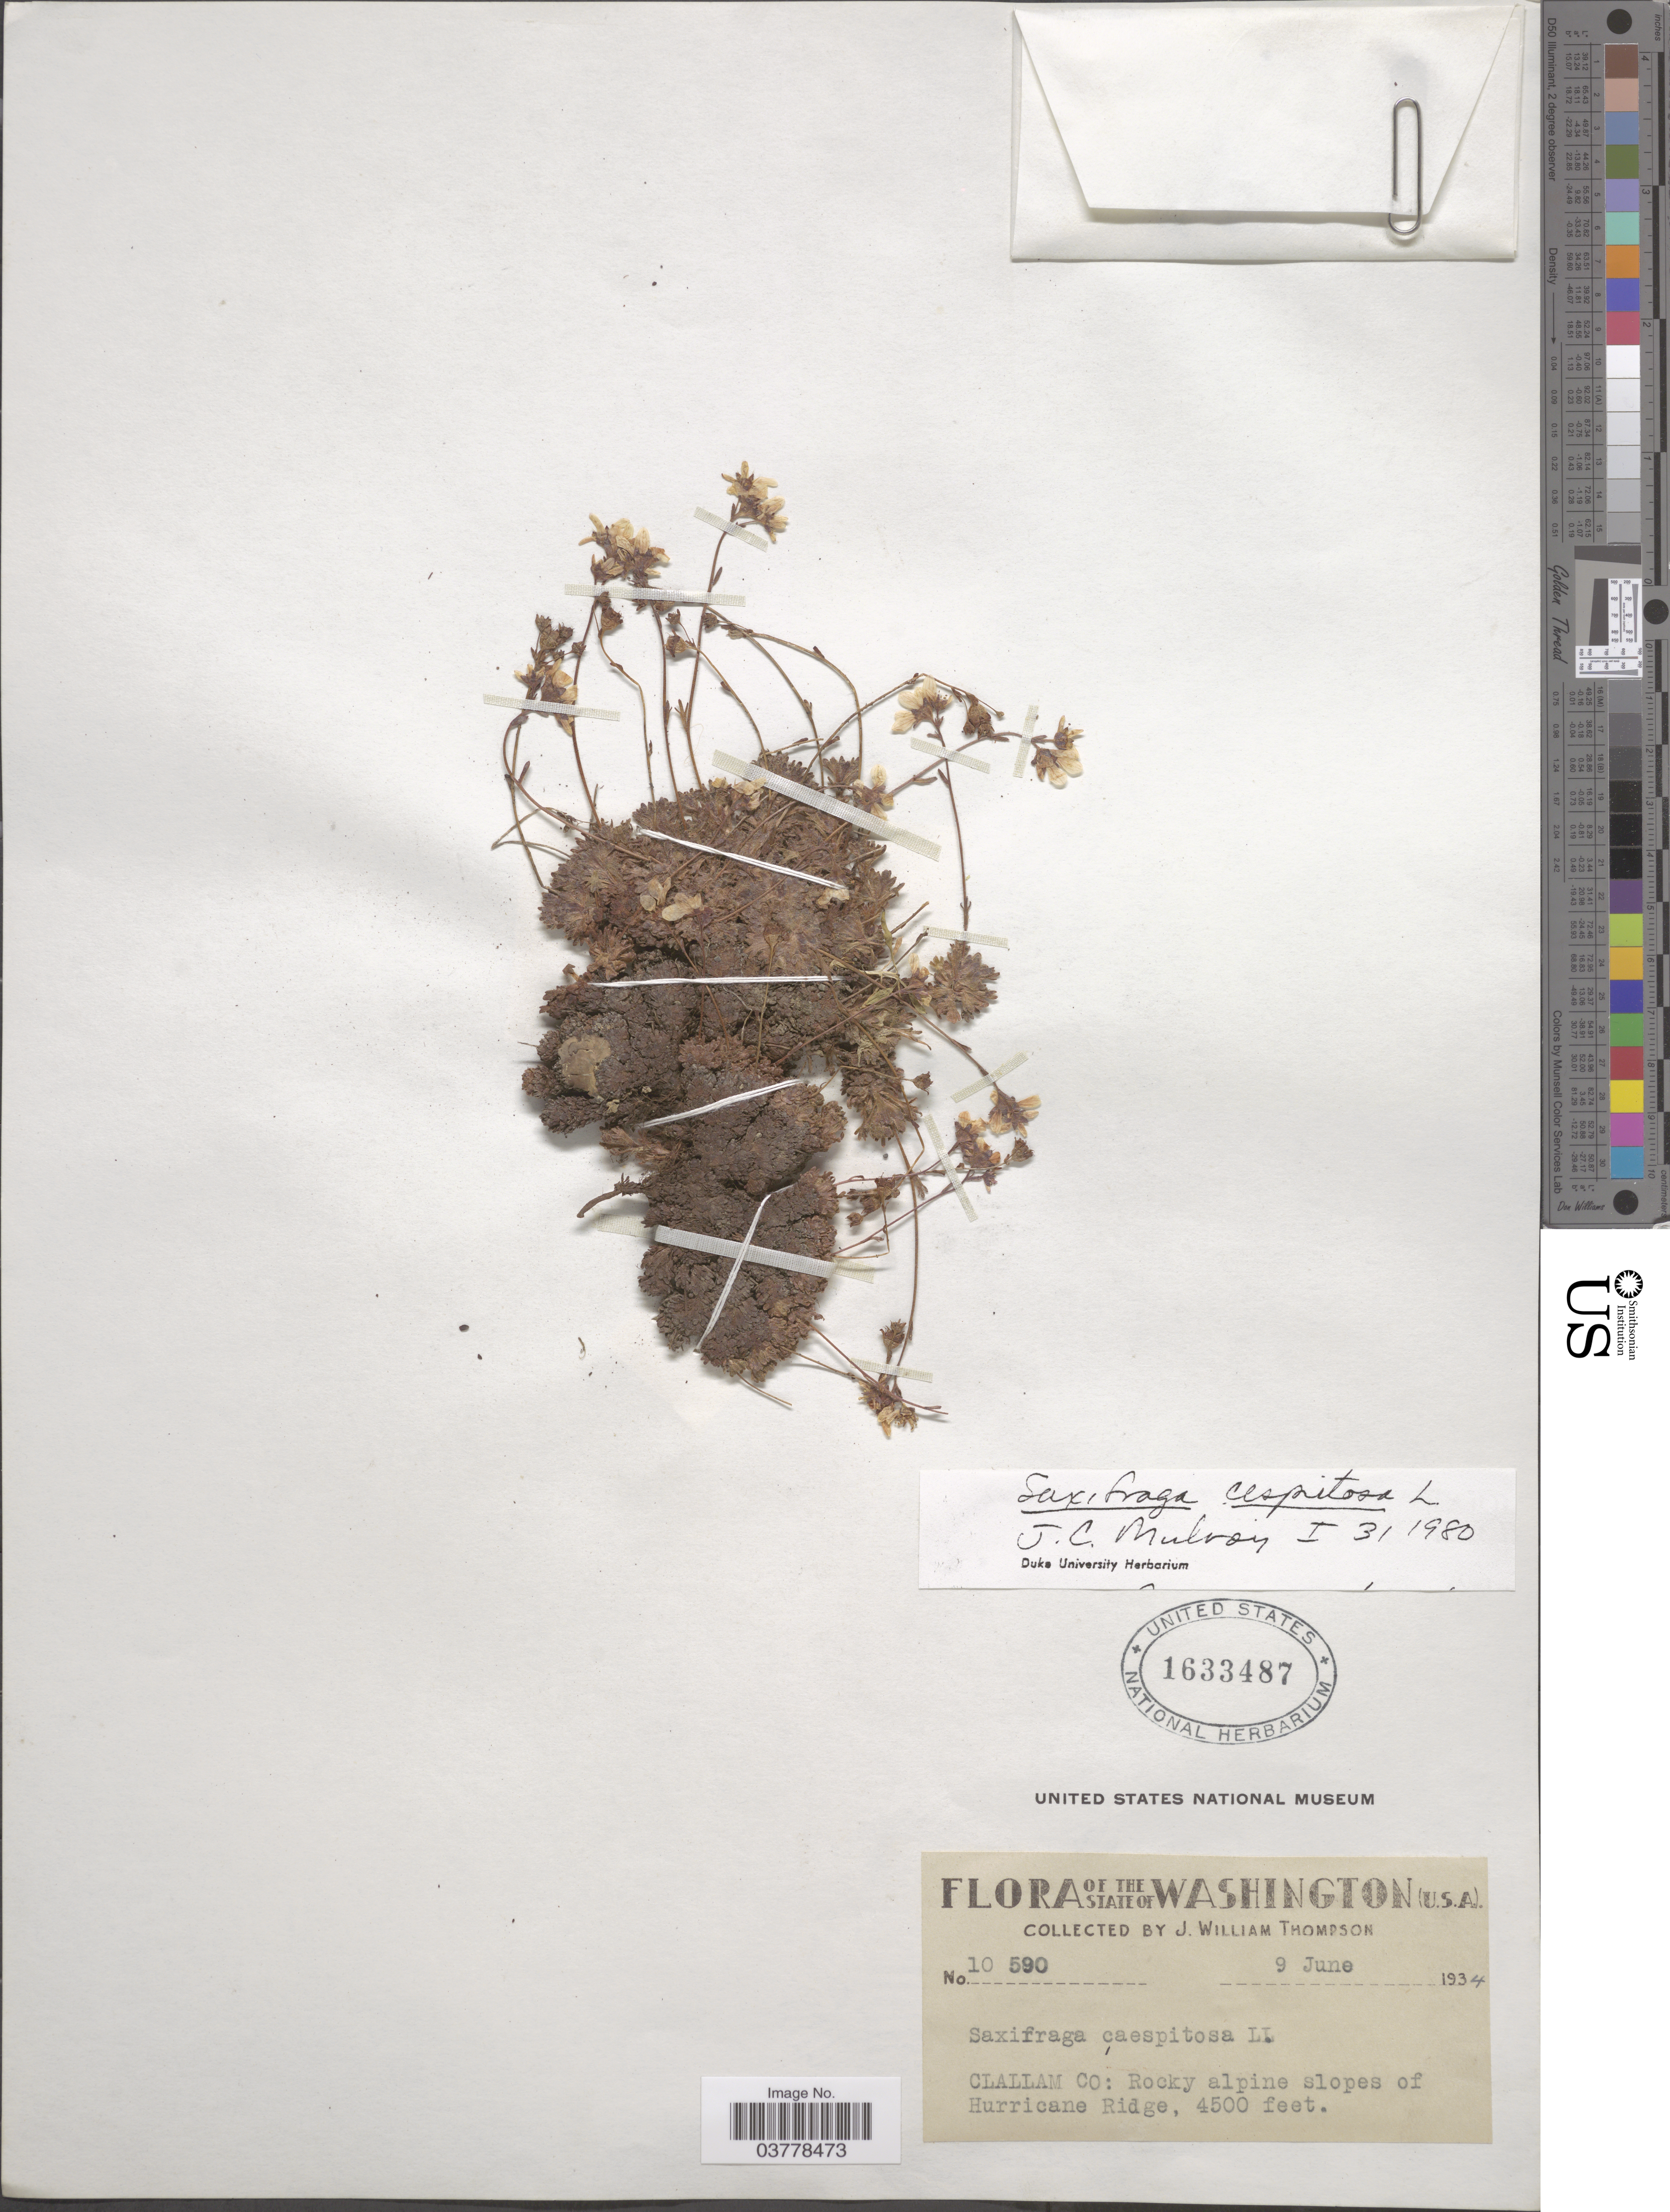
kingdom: Plantae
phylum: Tracheophyta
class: Magnoliopsida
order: Saxifragales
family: Saxifragaceae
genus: Saxifraga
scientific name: Saxifraga caespitosa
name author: L.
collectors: J. W. Thompson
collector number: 10590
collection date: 1934-06-09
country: United States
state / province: Washington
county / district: Clallam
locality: Clallam Co: Rocky alpine slopes of Hurricane Ridge.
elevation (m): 1372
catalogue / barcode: US 1633487